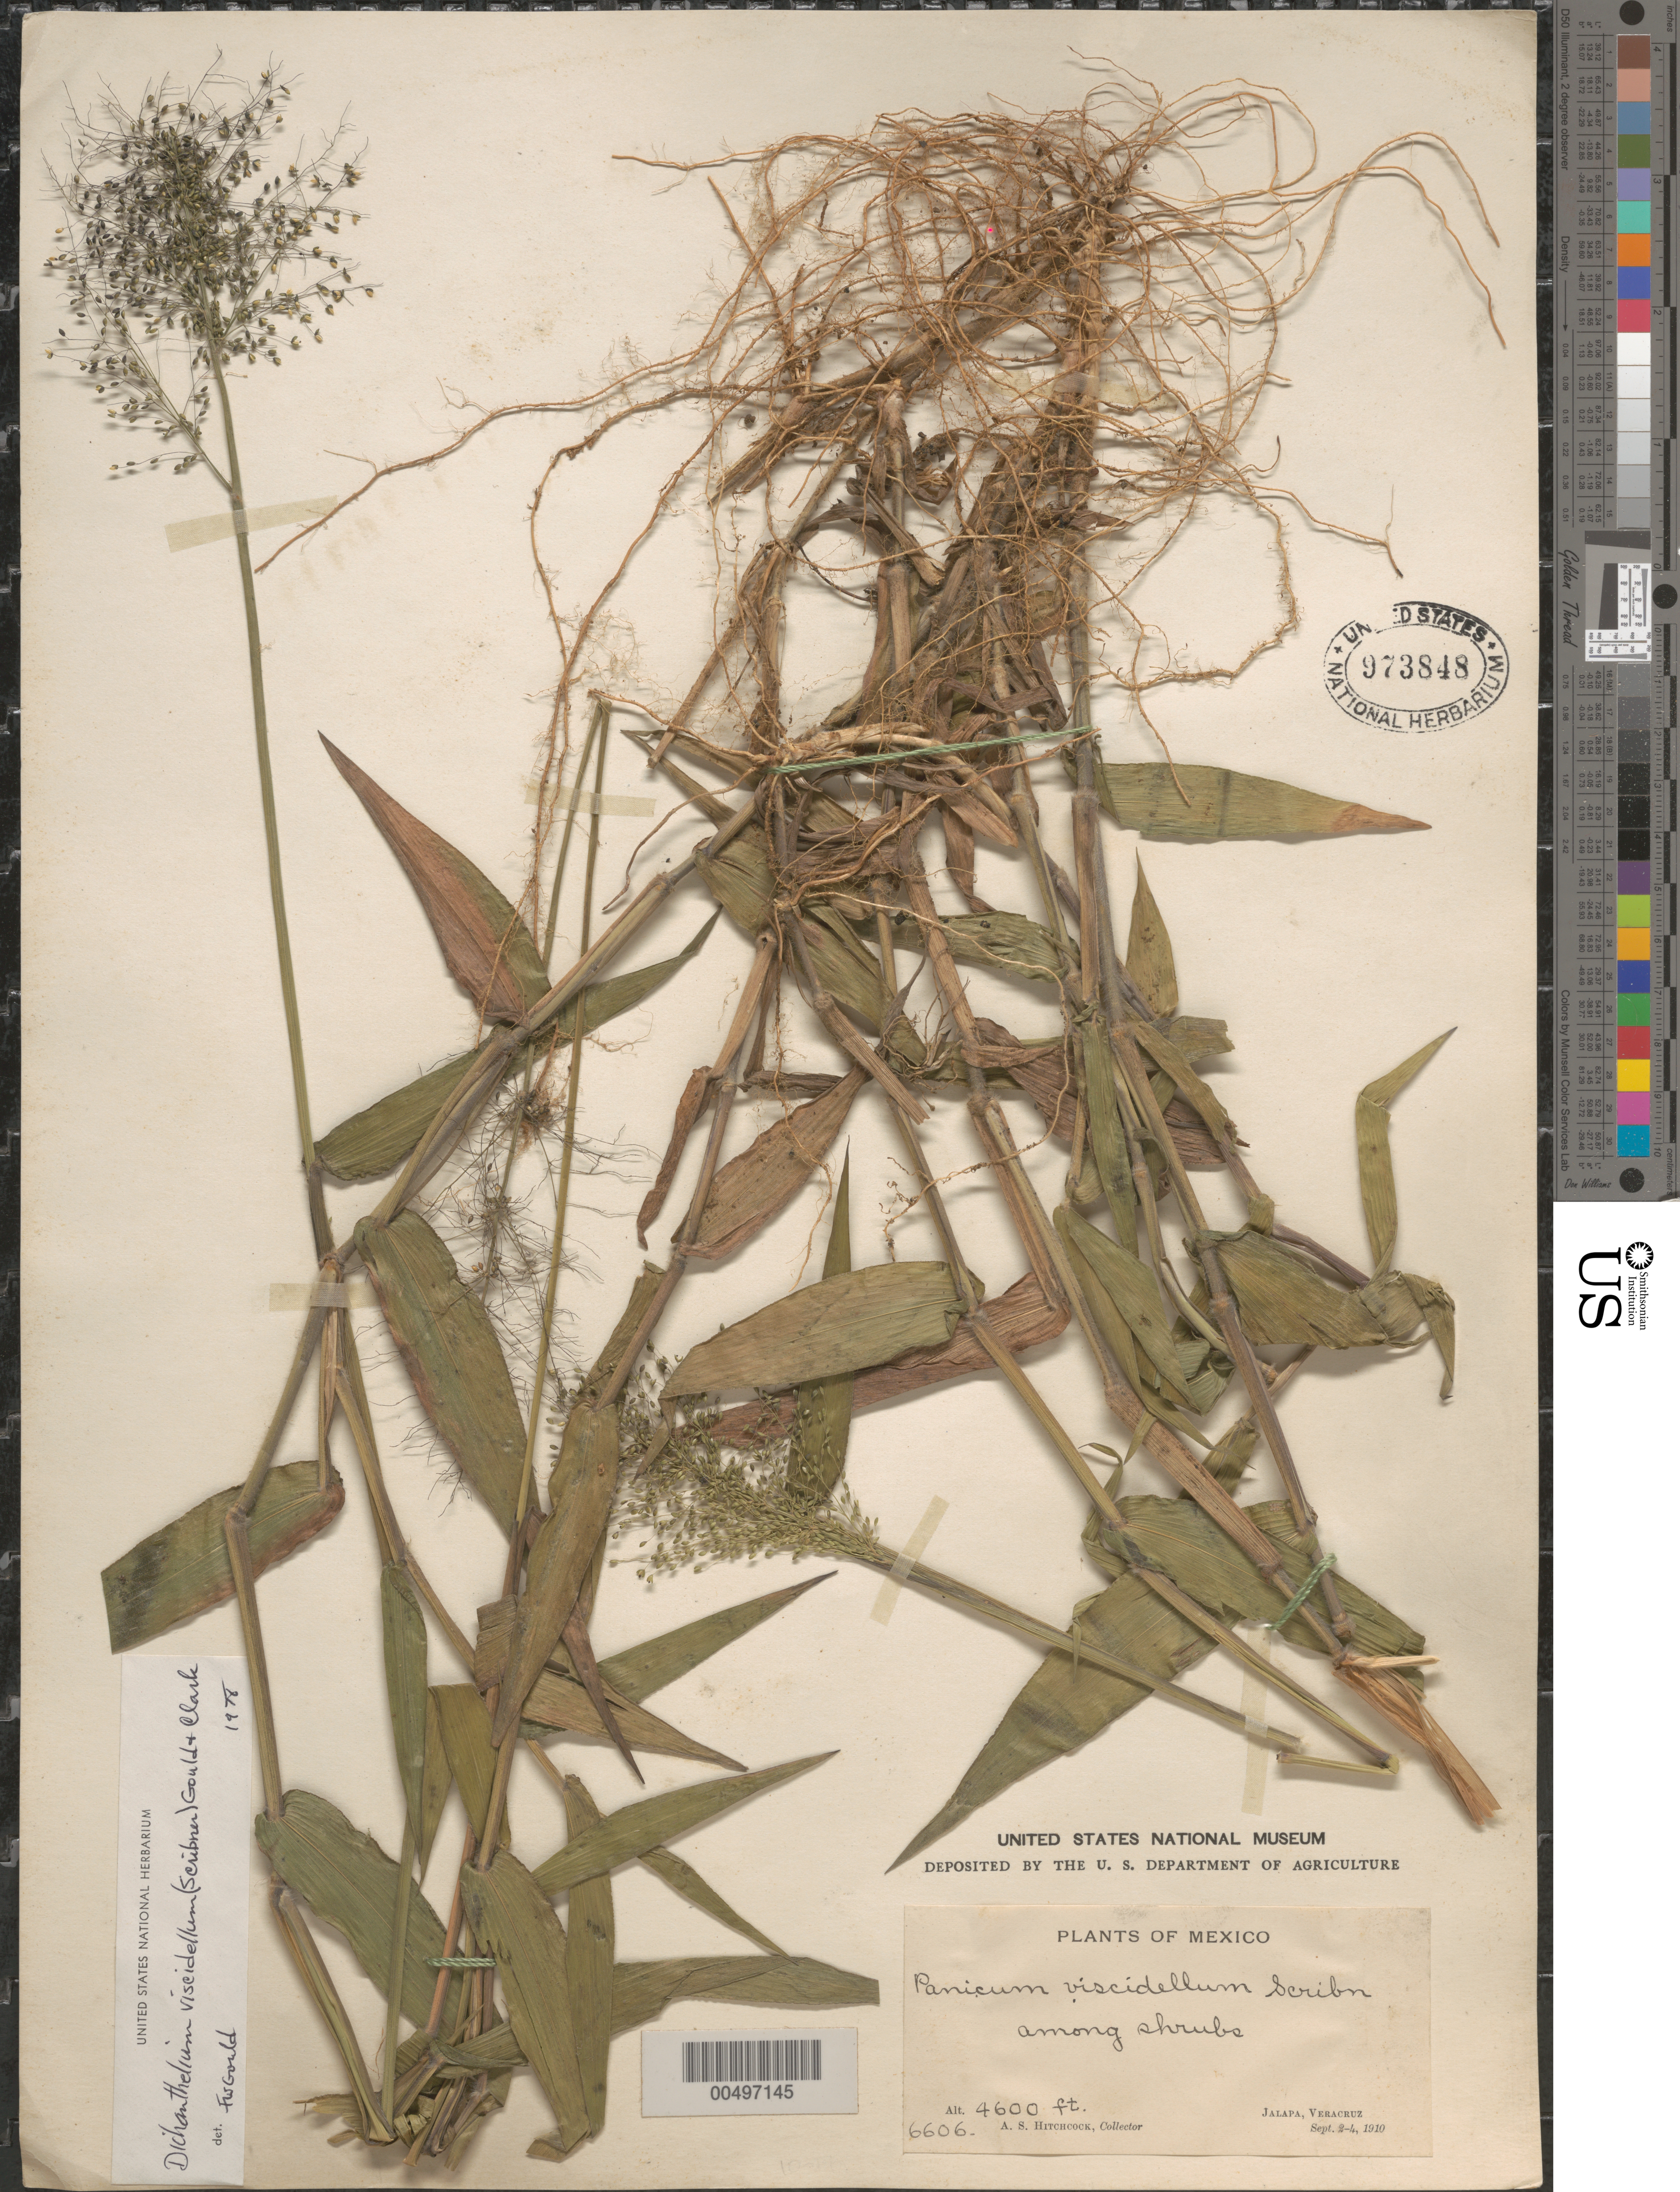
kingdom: Plantae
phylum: Tracheophyta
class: Liliopsida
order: Poales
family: Poaceae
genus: Dichanthelium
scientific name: Dichanthelium viscidellum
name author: (Scribn.) Gould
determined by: Gould, F. W.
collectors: A. S. Hitchcock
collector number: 6606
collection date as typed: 2 Sep 1910 to 4 Sep 1910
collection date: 1910-09-02/1910-09-04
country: Mexico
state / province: Veracruz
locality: Jalapa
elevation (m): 1402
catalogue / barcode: US 973848